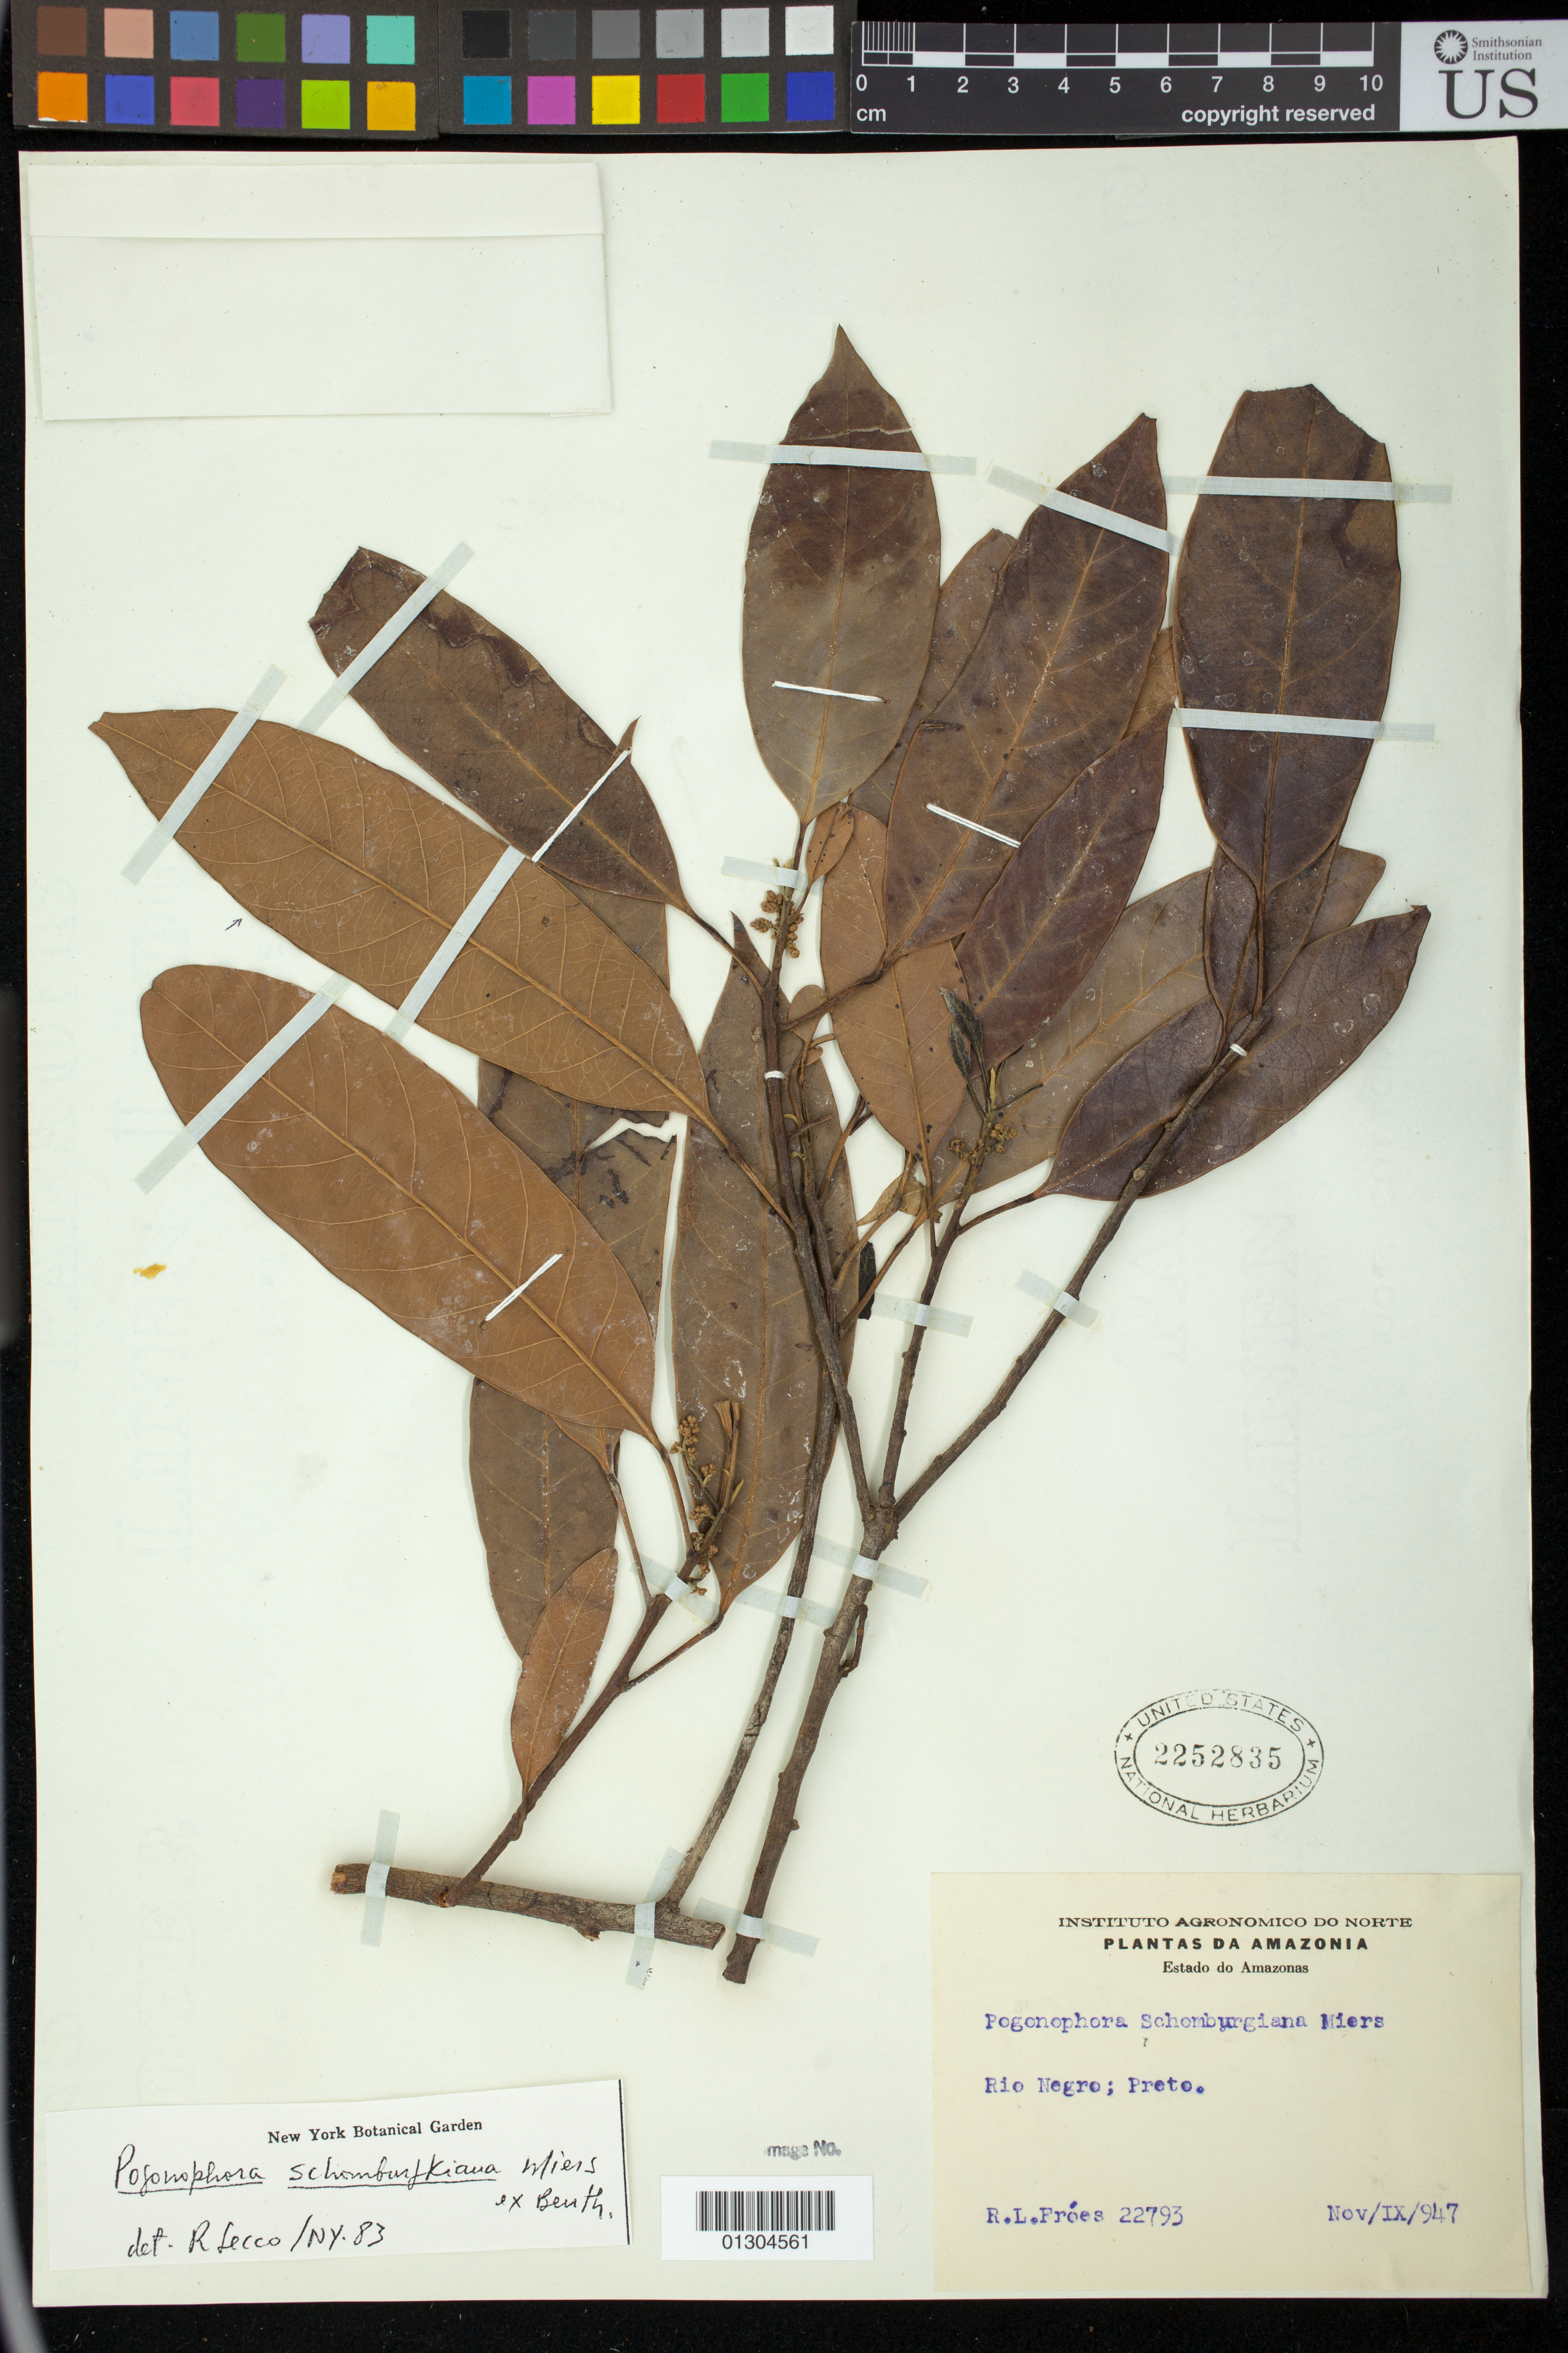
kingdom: Plantae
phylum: Tracheophyta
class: Magnoliopsida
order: Malpighiales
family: Peraceae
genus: Pogonophora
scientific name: Pogonophora schomburgkiana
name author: Miers ex Benth.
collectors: R. L. Fróes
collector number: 22793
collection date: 1947-11-09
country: Brazil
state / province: Amazonas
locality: Rio Negro; Preto.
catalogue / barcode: US 2252835